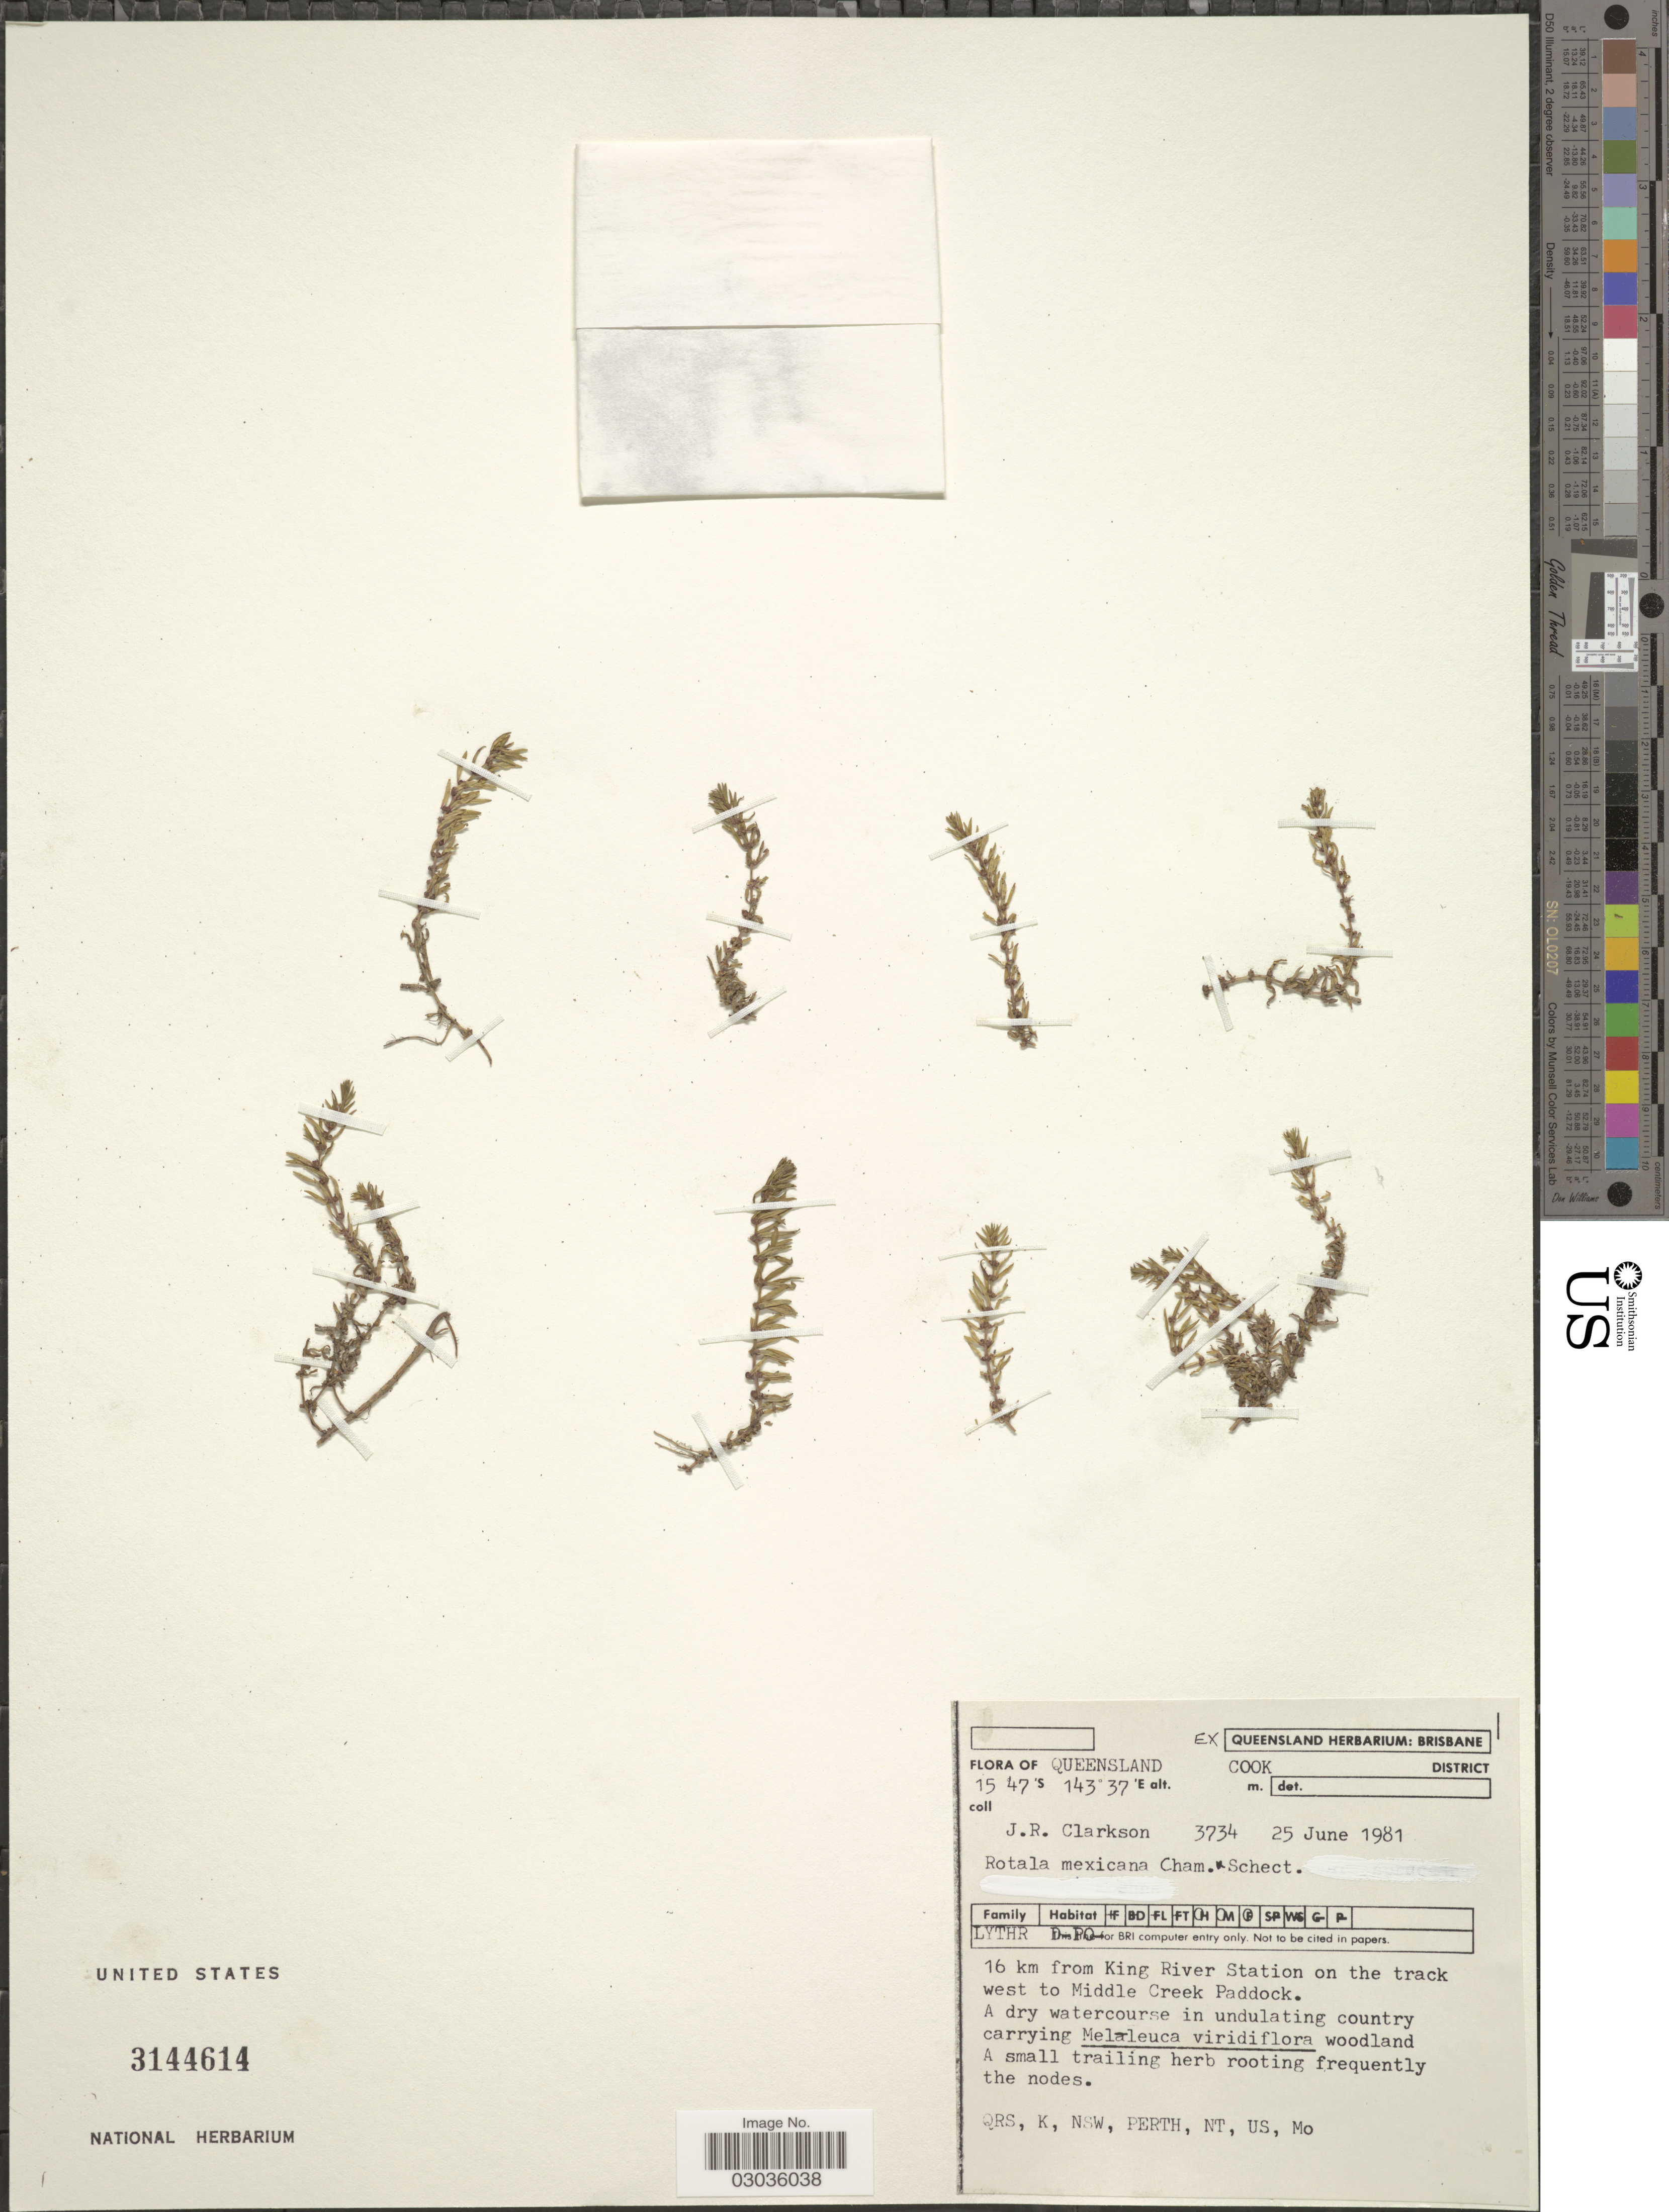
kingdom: Plantae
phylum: Tracheophyta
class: Magnoliopsida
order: Myrtales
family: Lythraceae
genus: Rotala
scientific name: Rotala mexicana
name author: Cham. & Schltdl.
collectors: J. Clarkson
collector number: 3734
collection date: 1981-06-25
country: Australia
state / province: Queensland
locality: Cook District, 16 km from King River Station on the track west of Middle Creek Paddock.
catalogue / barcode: US 3144614